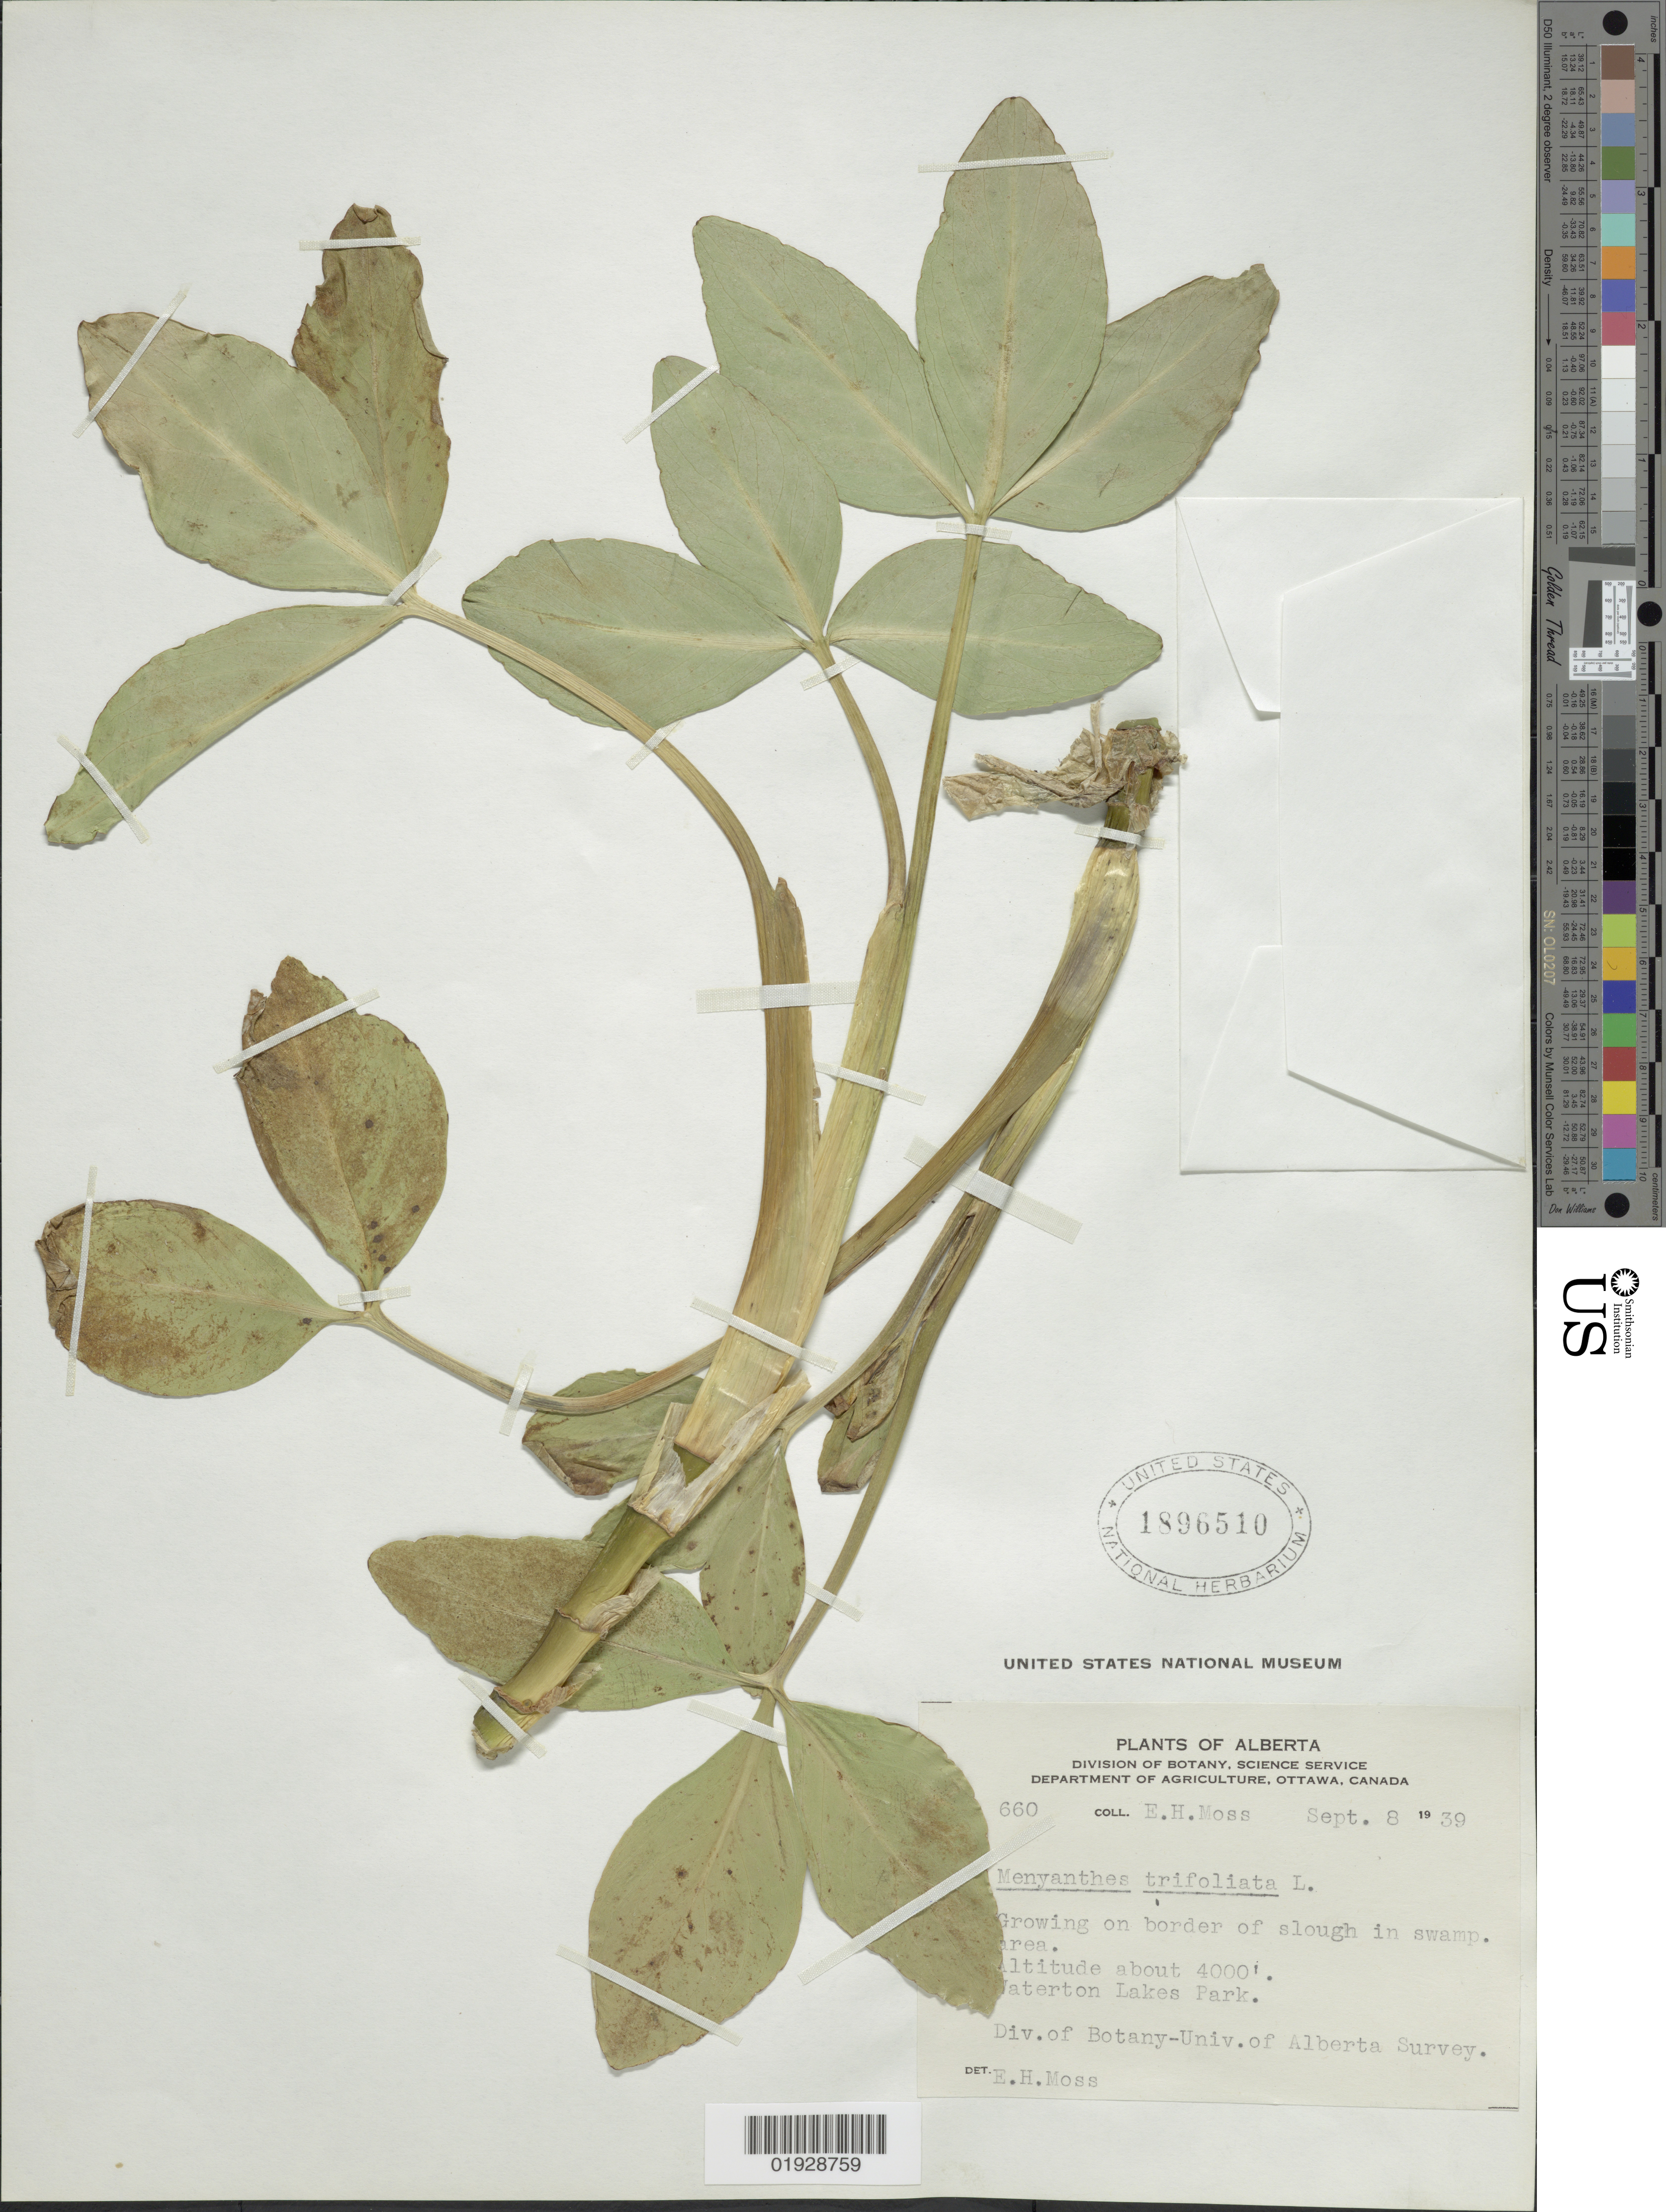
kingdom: Plantae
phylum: Tracheophyta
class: Magnoliopsida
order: Asterales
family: Menyanthaceae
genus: Menyanthes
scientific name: Menyanthes trifoliata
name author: L.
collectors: E. Moss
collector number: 660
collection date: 1939-09-08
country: Canada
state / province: Alberta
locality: Waterton Lakes Park.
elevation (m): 1219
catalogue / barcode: US 1896510